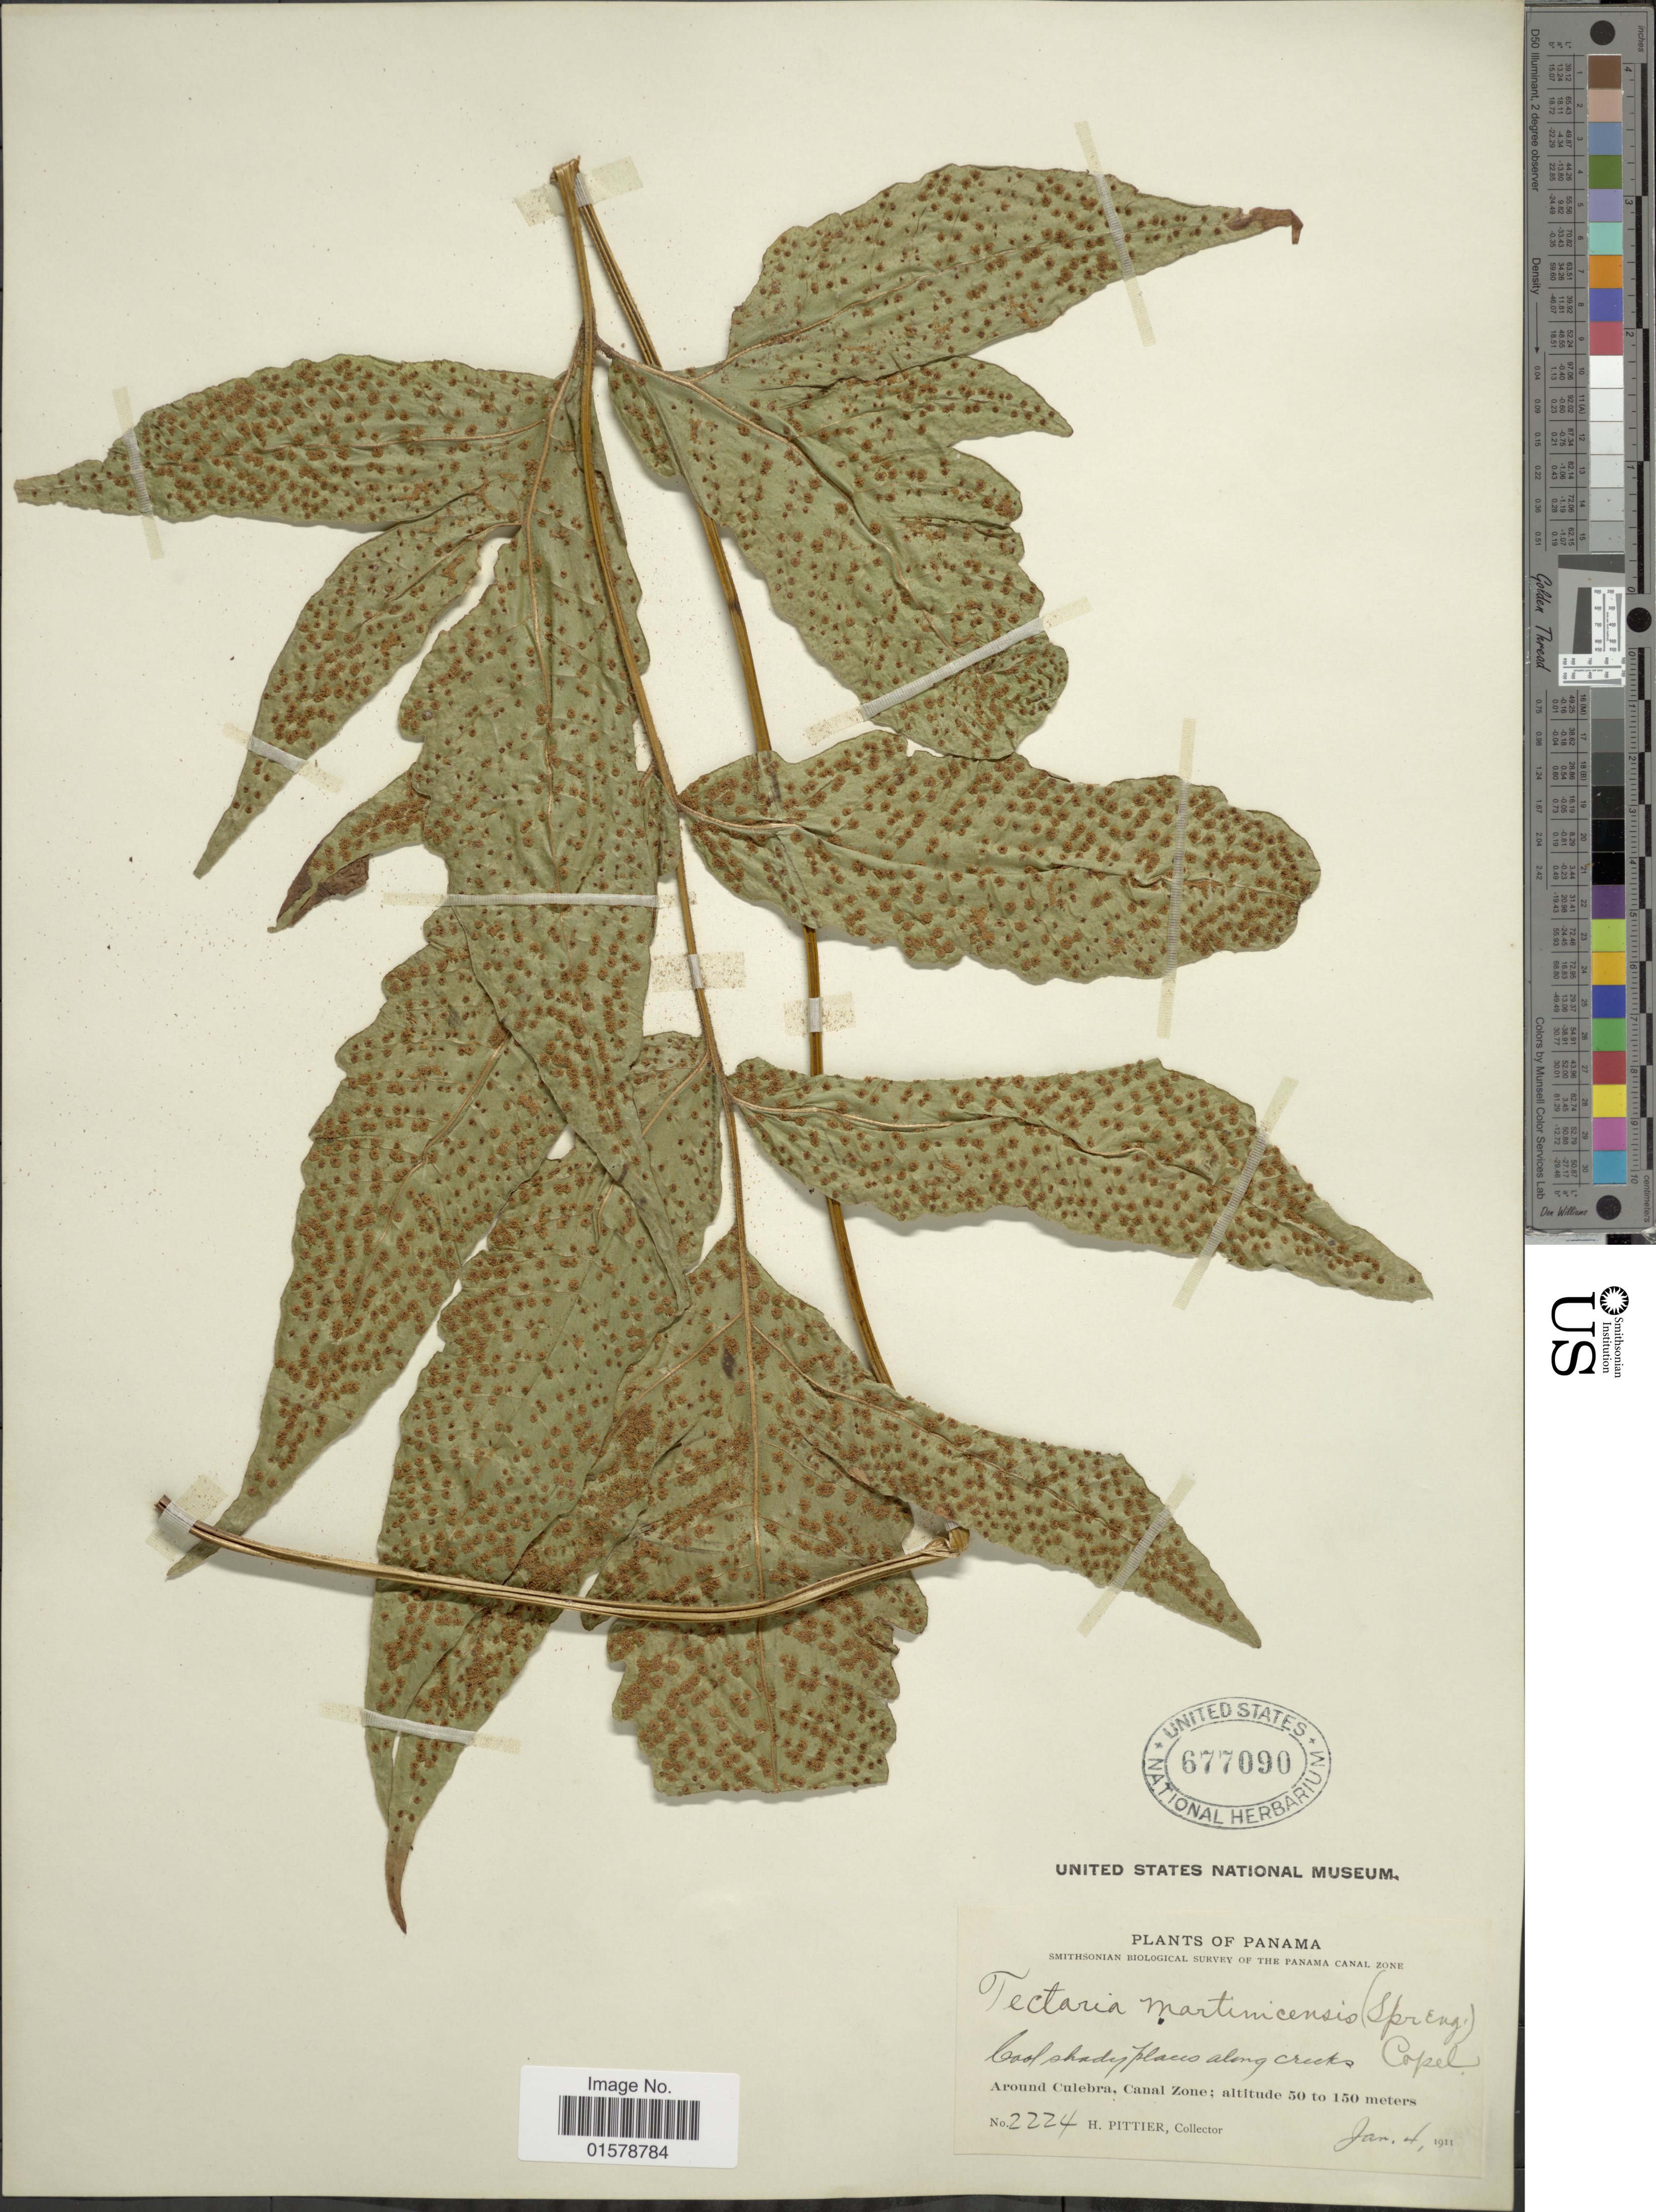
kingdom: Plantae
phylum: Tracheophyta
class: Polypodiopsida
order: Polypodiales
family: Tectariaceae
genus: Tectaria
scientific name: Tectaria pilosa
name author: (Fée) Maxon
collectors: H. F. Pittier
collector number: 2224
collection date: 1911-01-04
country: Panama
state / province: Colón / Panamá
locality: Around Culebra, Canal Zone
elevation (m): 50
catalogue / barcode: US 677090